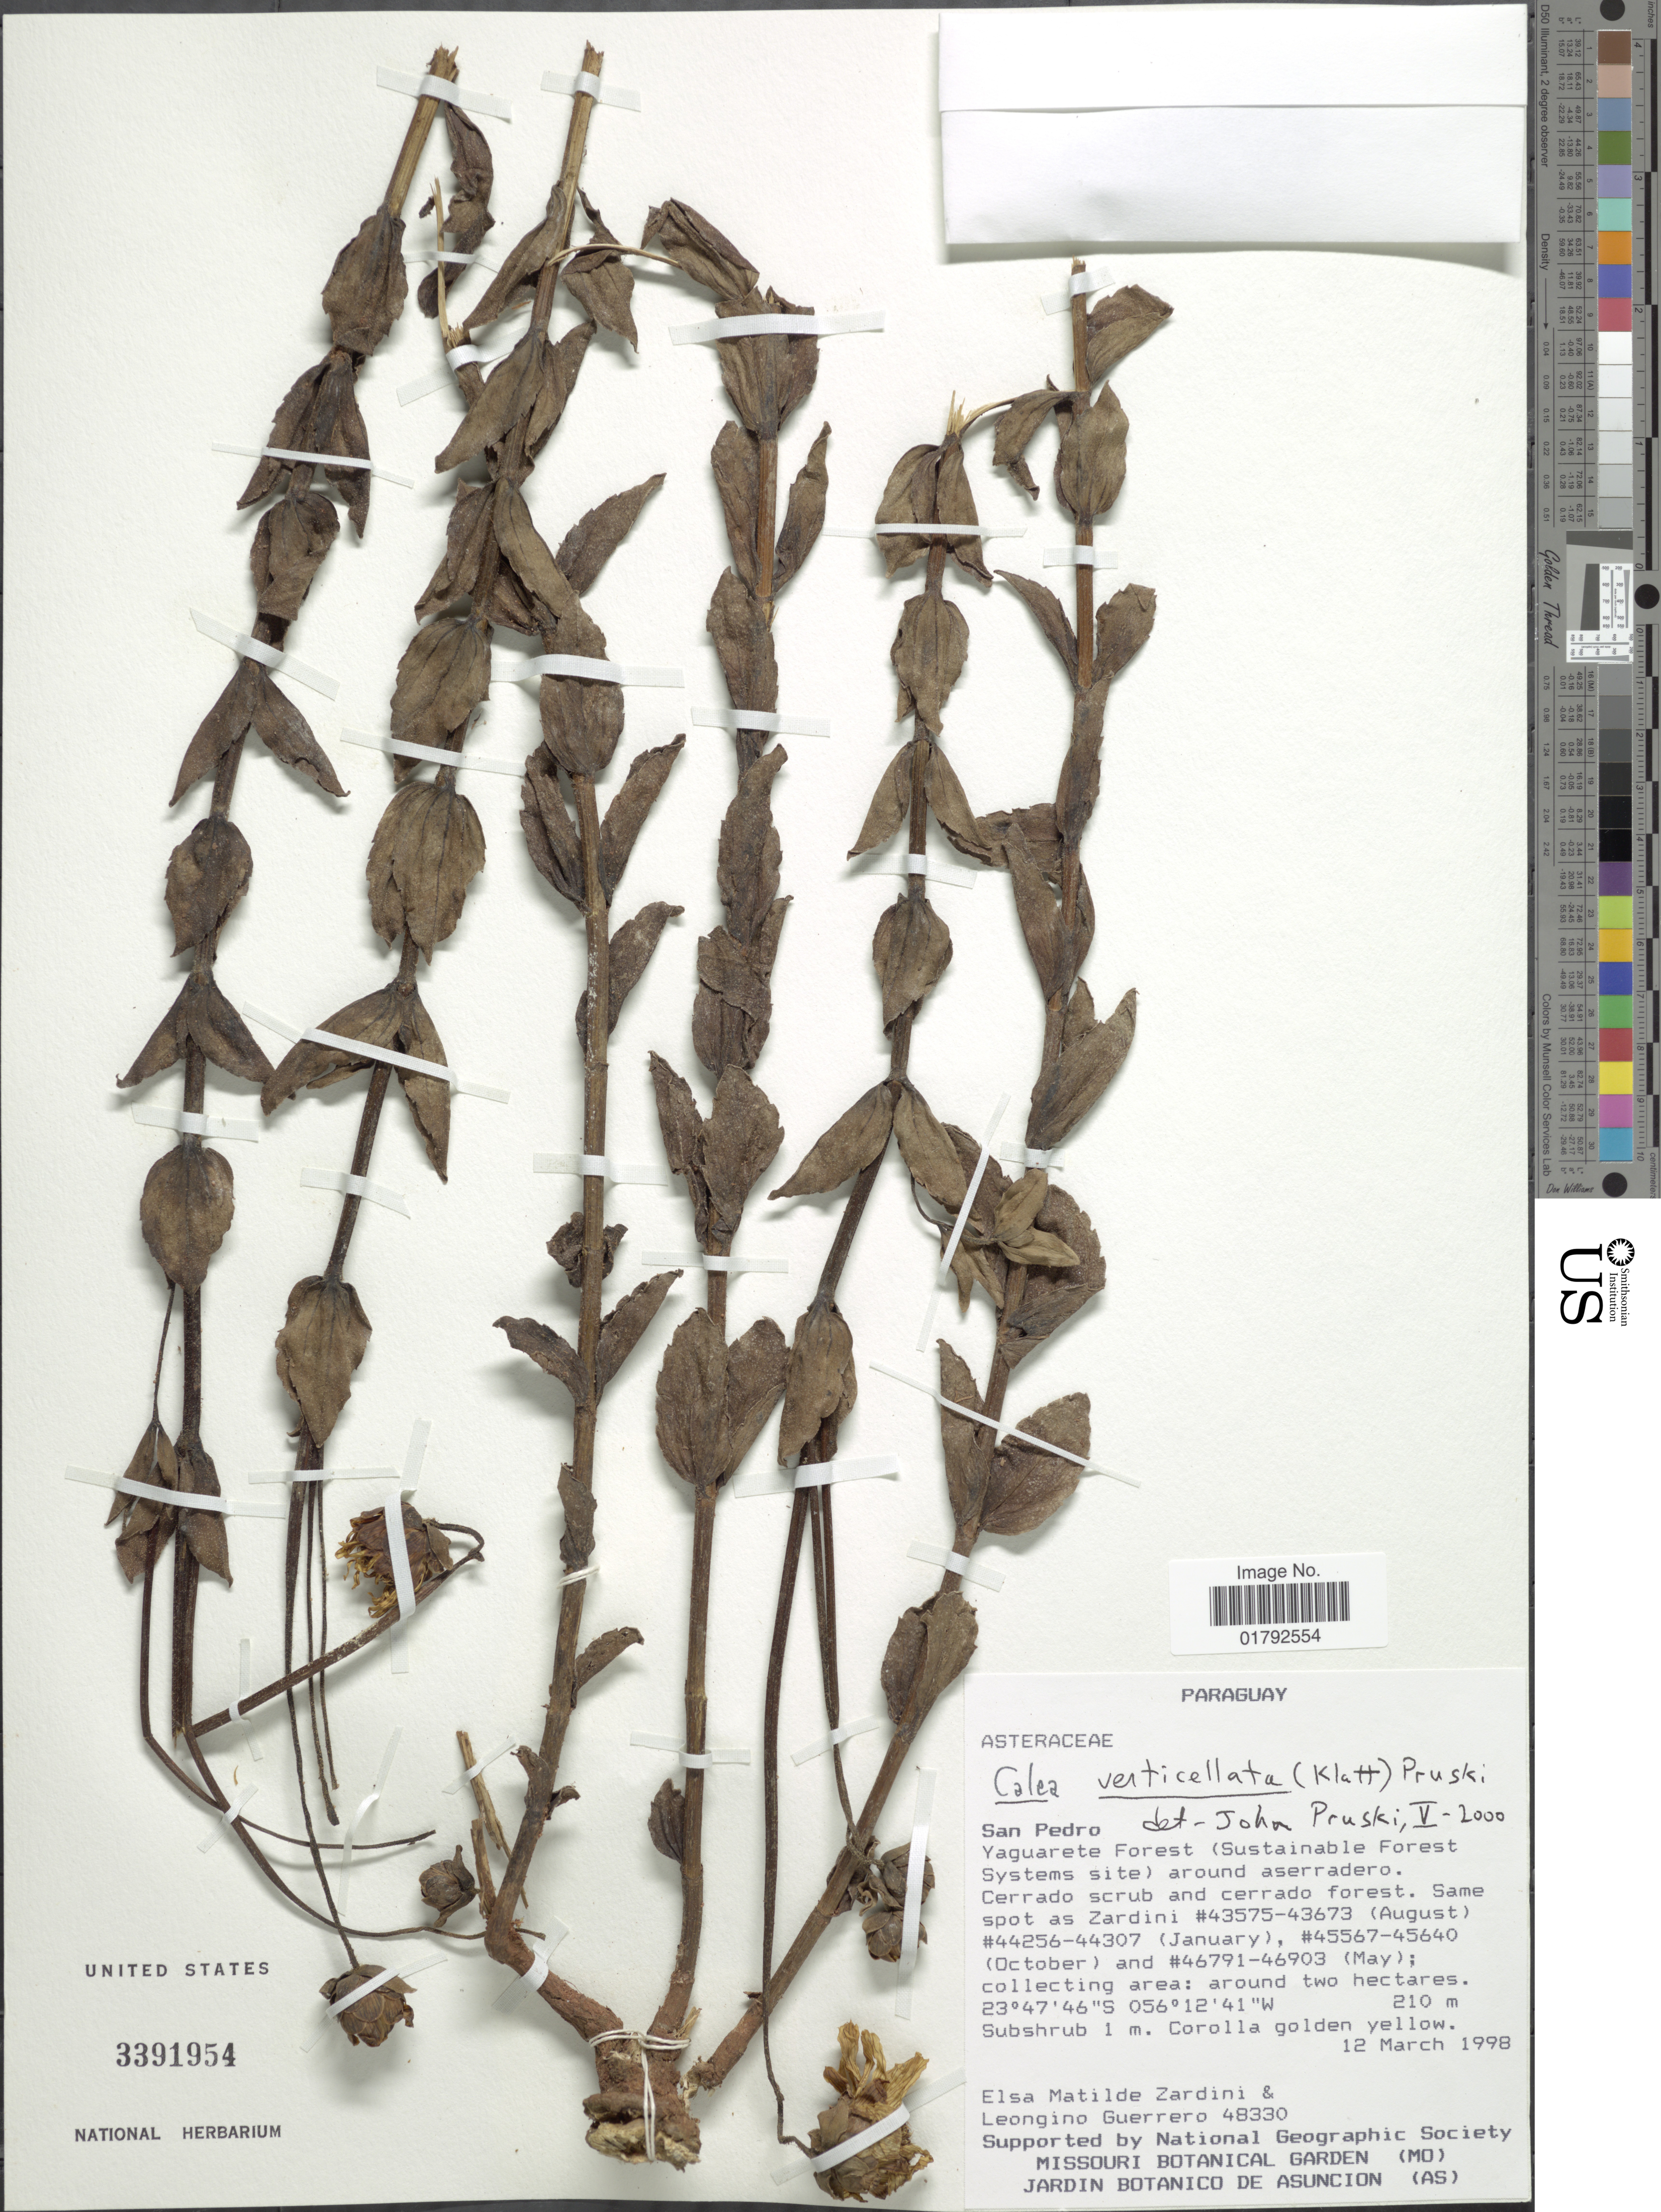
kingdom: Plantae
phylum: Tracheophyta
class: Magnoliopsida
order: Asterales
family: Asteraceae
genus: Calea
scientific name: Calea verticillata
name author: (Klatt) Pruski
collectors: E. M. Zardini & L. Guerrero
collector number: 48330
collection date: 1998-03-12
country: Paraguay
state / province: San Pedro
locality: Yaguarete Forest (Sustainable Forest Systems Site) around aserradero.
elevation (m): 210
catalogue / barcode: US 3391954